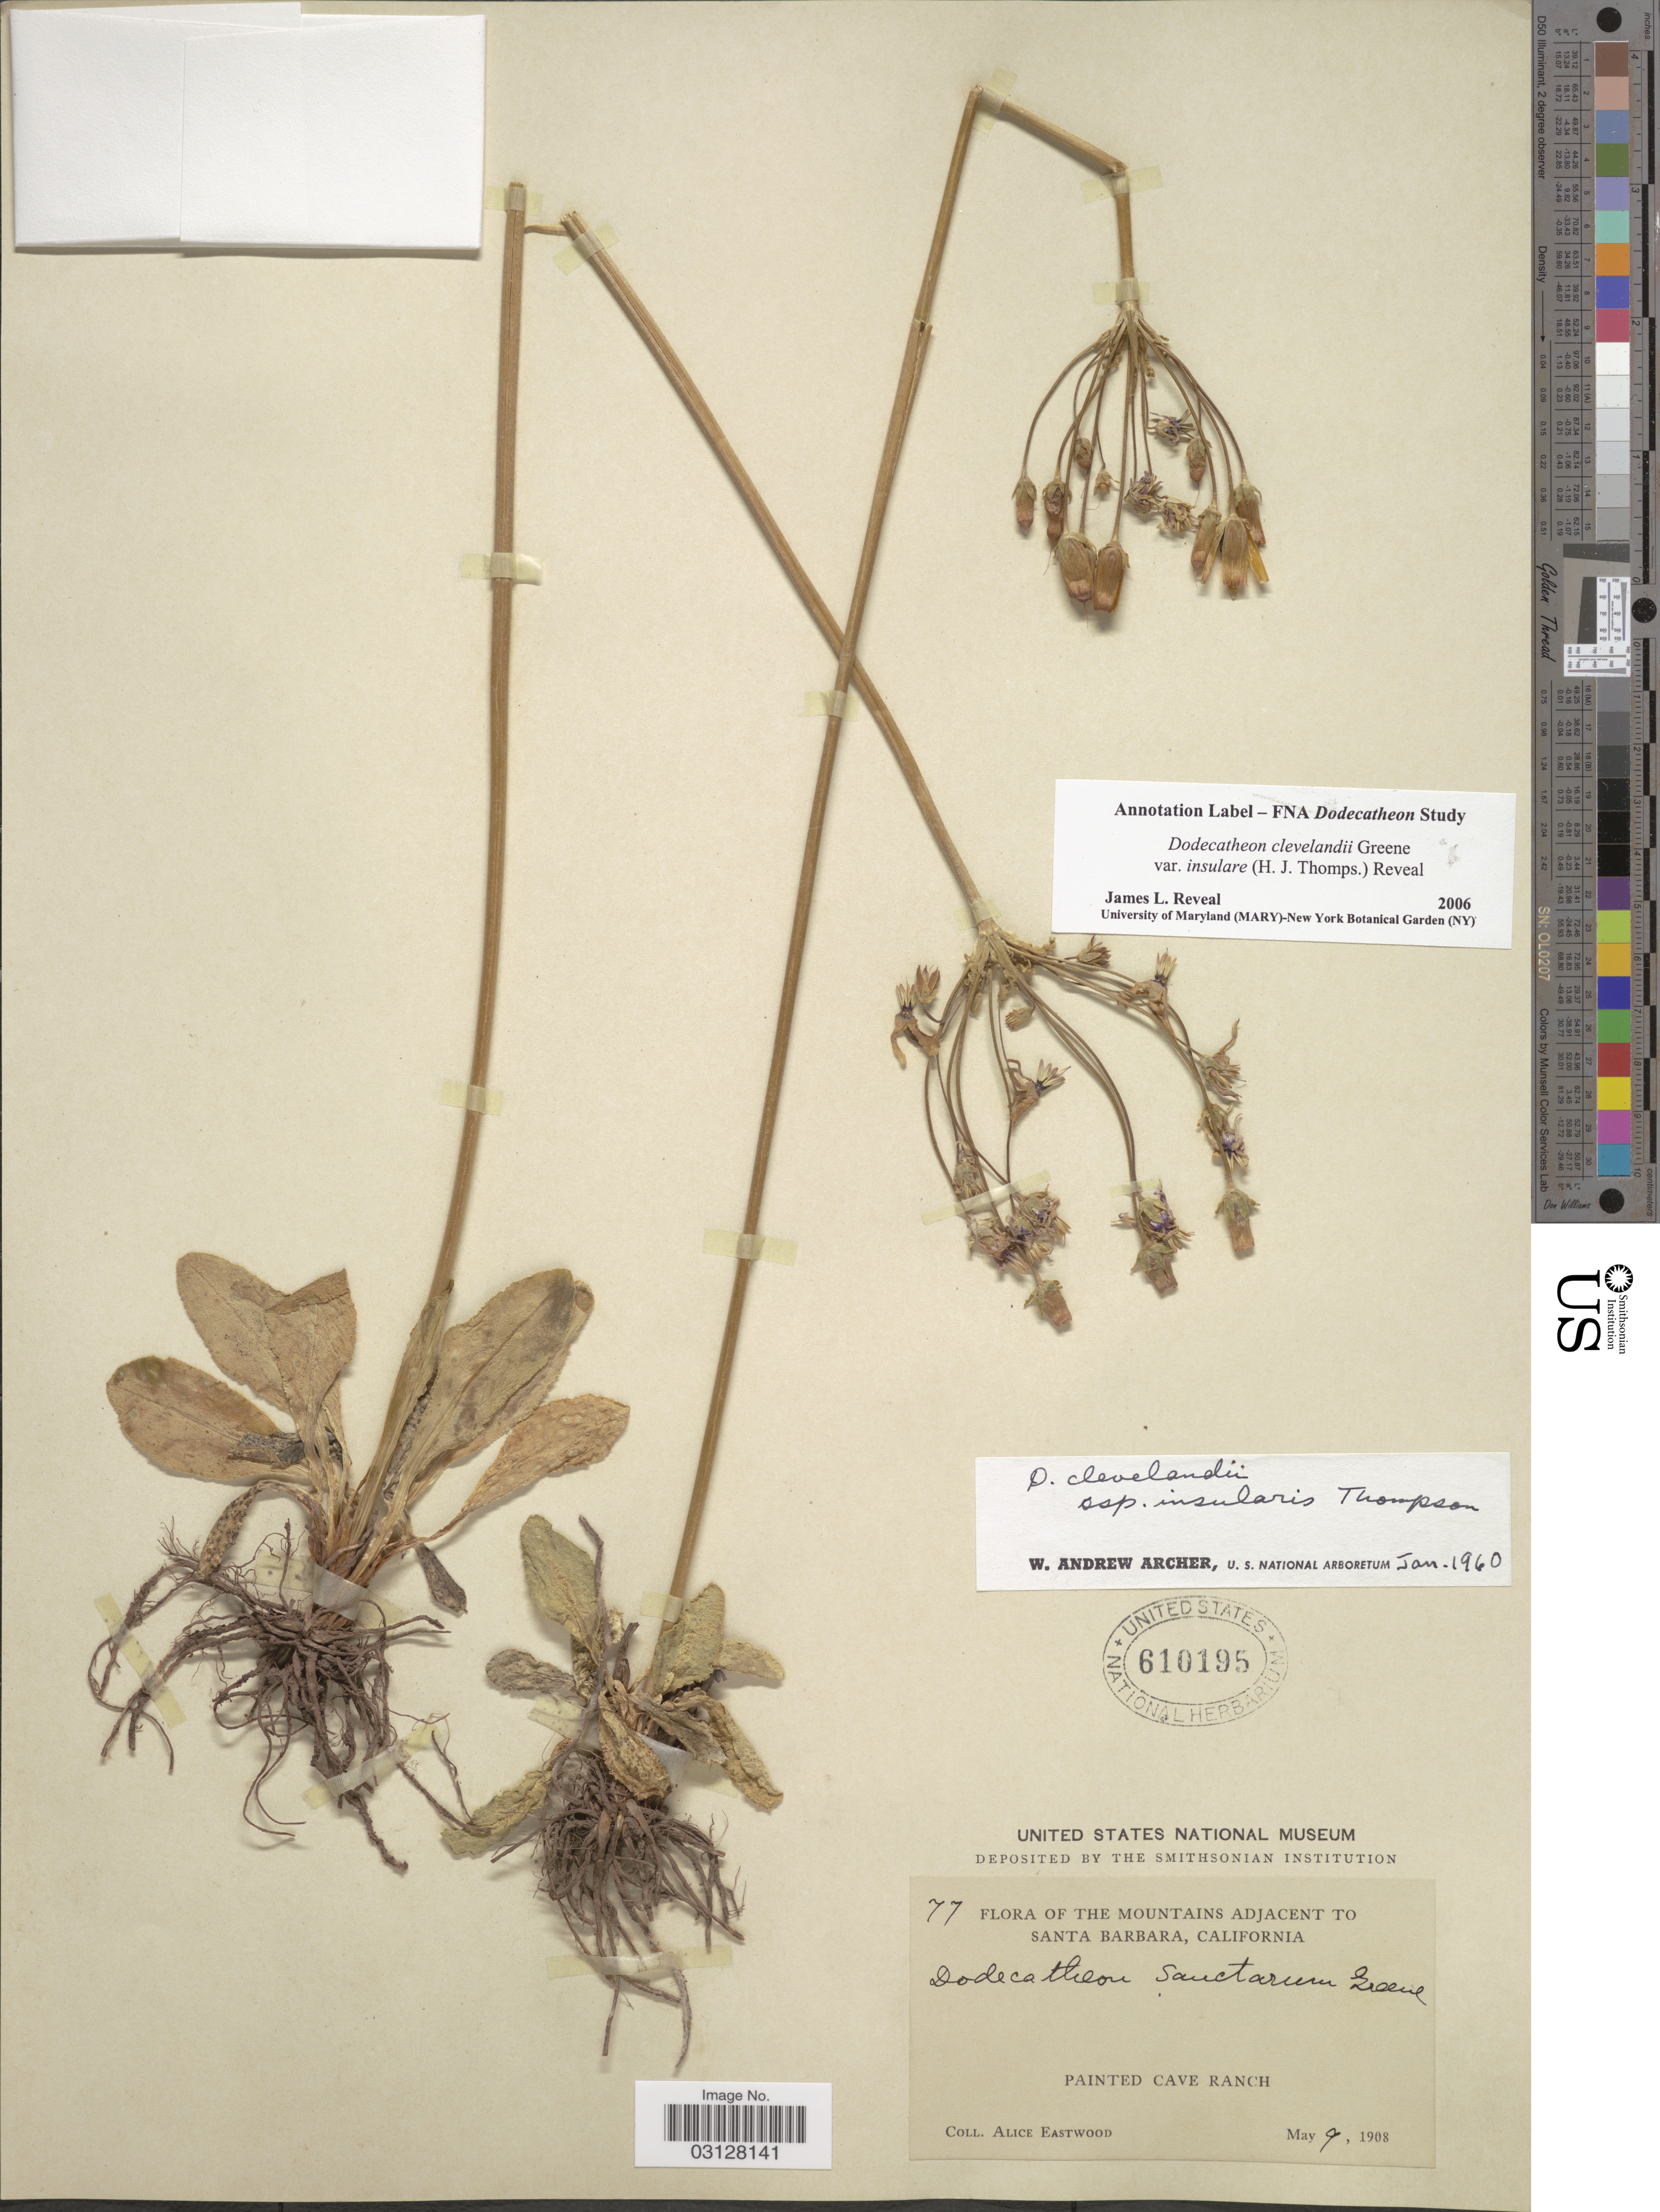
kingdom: Plantae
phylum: Tracheophyta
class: Magnoliopsida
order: Ericales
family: Primulaceae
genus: Dodecatheon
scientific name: Dodecatheon clevelandii subsp. insulare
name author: H.J. Thomps.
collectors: A. Eastwood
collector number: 77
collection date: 1908-05-09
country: United States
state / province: California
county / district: Santa Barbara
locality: Santa Barbara. Painted Cave Ranch.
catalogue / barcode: US 610195